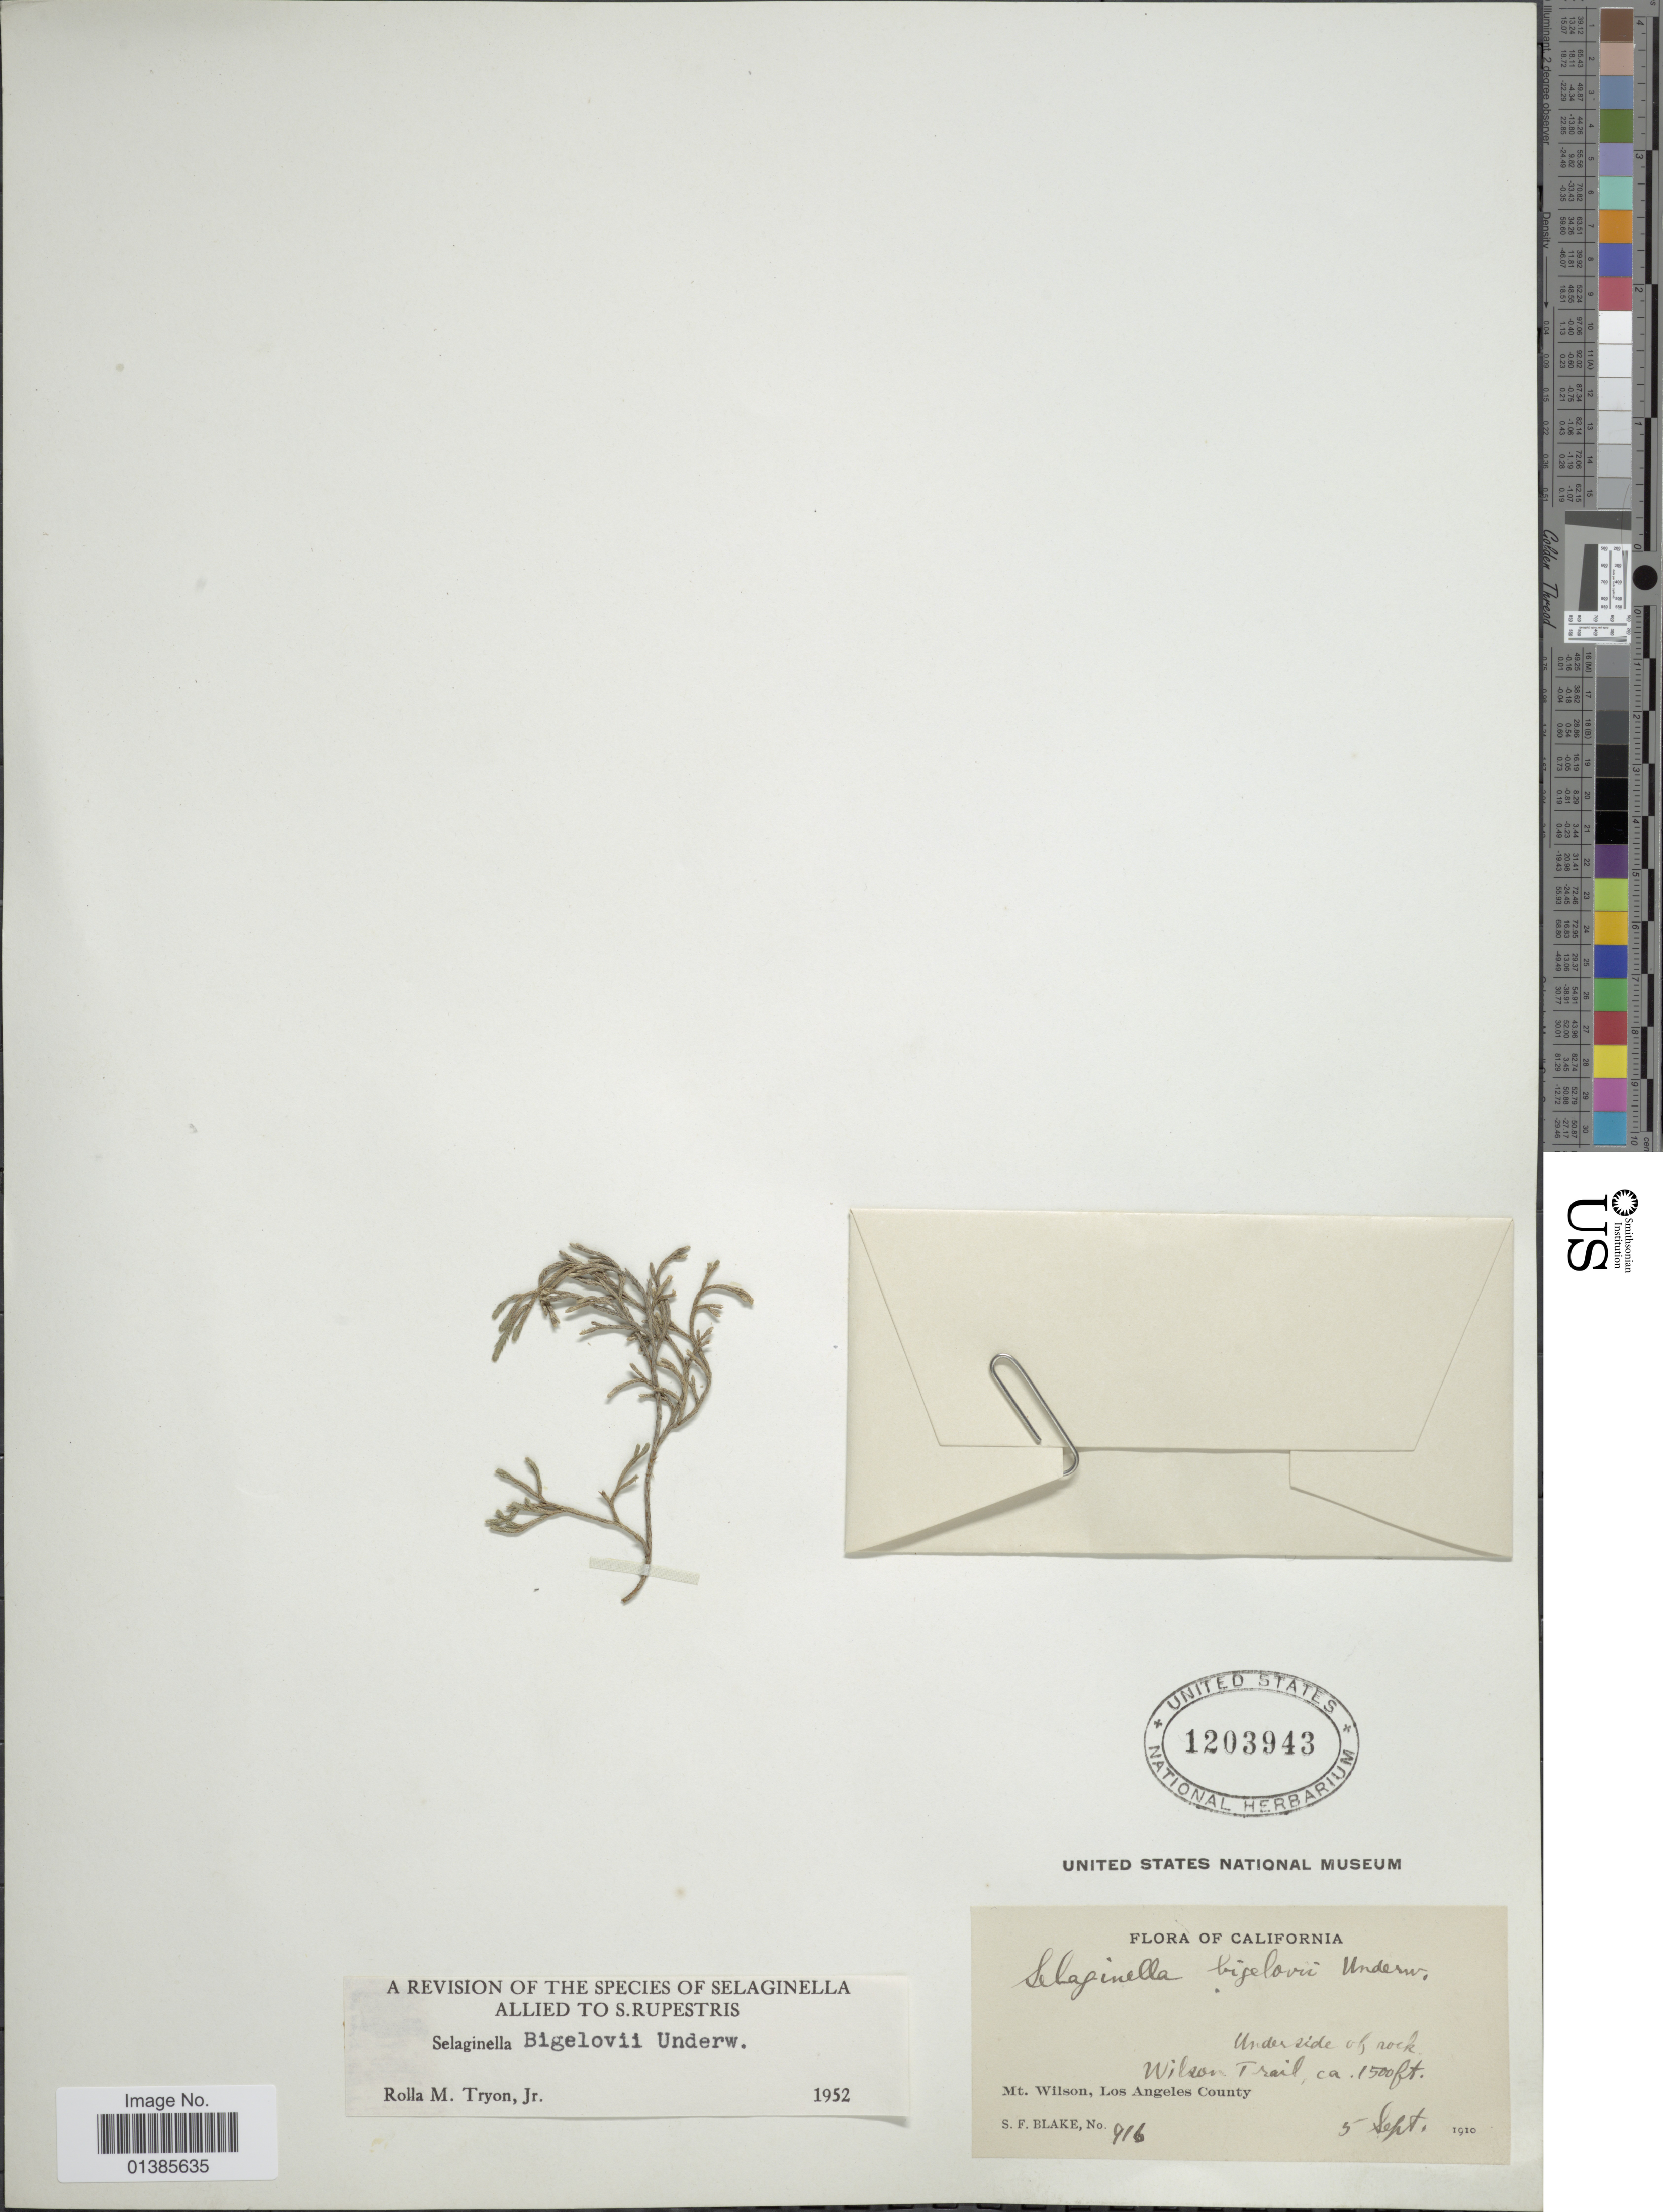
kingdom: Plantae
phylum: Tracheophyta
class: Lycopodiopsida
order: Selaginellales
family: Selaginellaceae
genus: Selaginella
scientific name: Selaginella bigelovii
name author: Underw.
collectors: S. Blake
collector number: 916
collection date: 1910-09-05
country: United States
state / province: California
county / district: Los Angeles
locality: Underside of rock. Wilson Trail. Mt. Wilson, Los Angeles County.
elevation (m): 457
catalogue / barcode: US 1203943